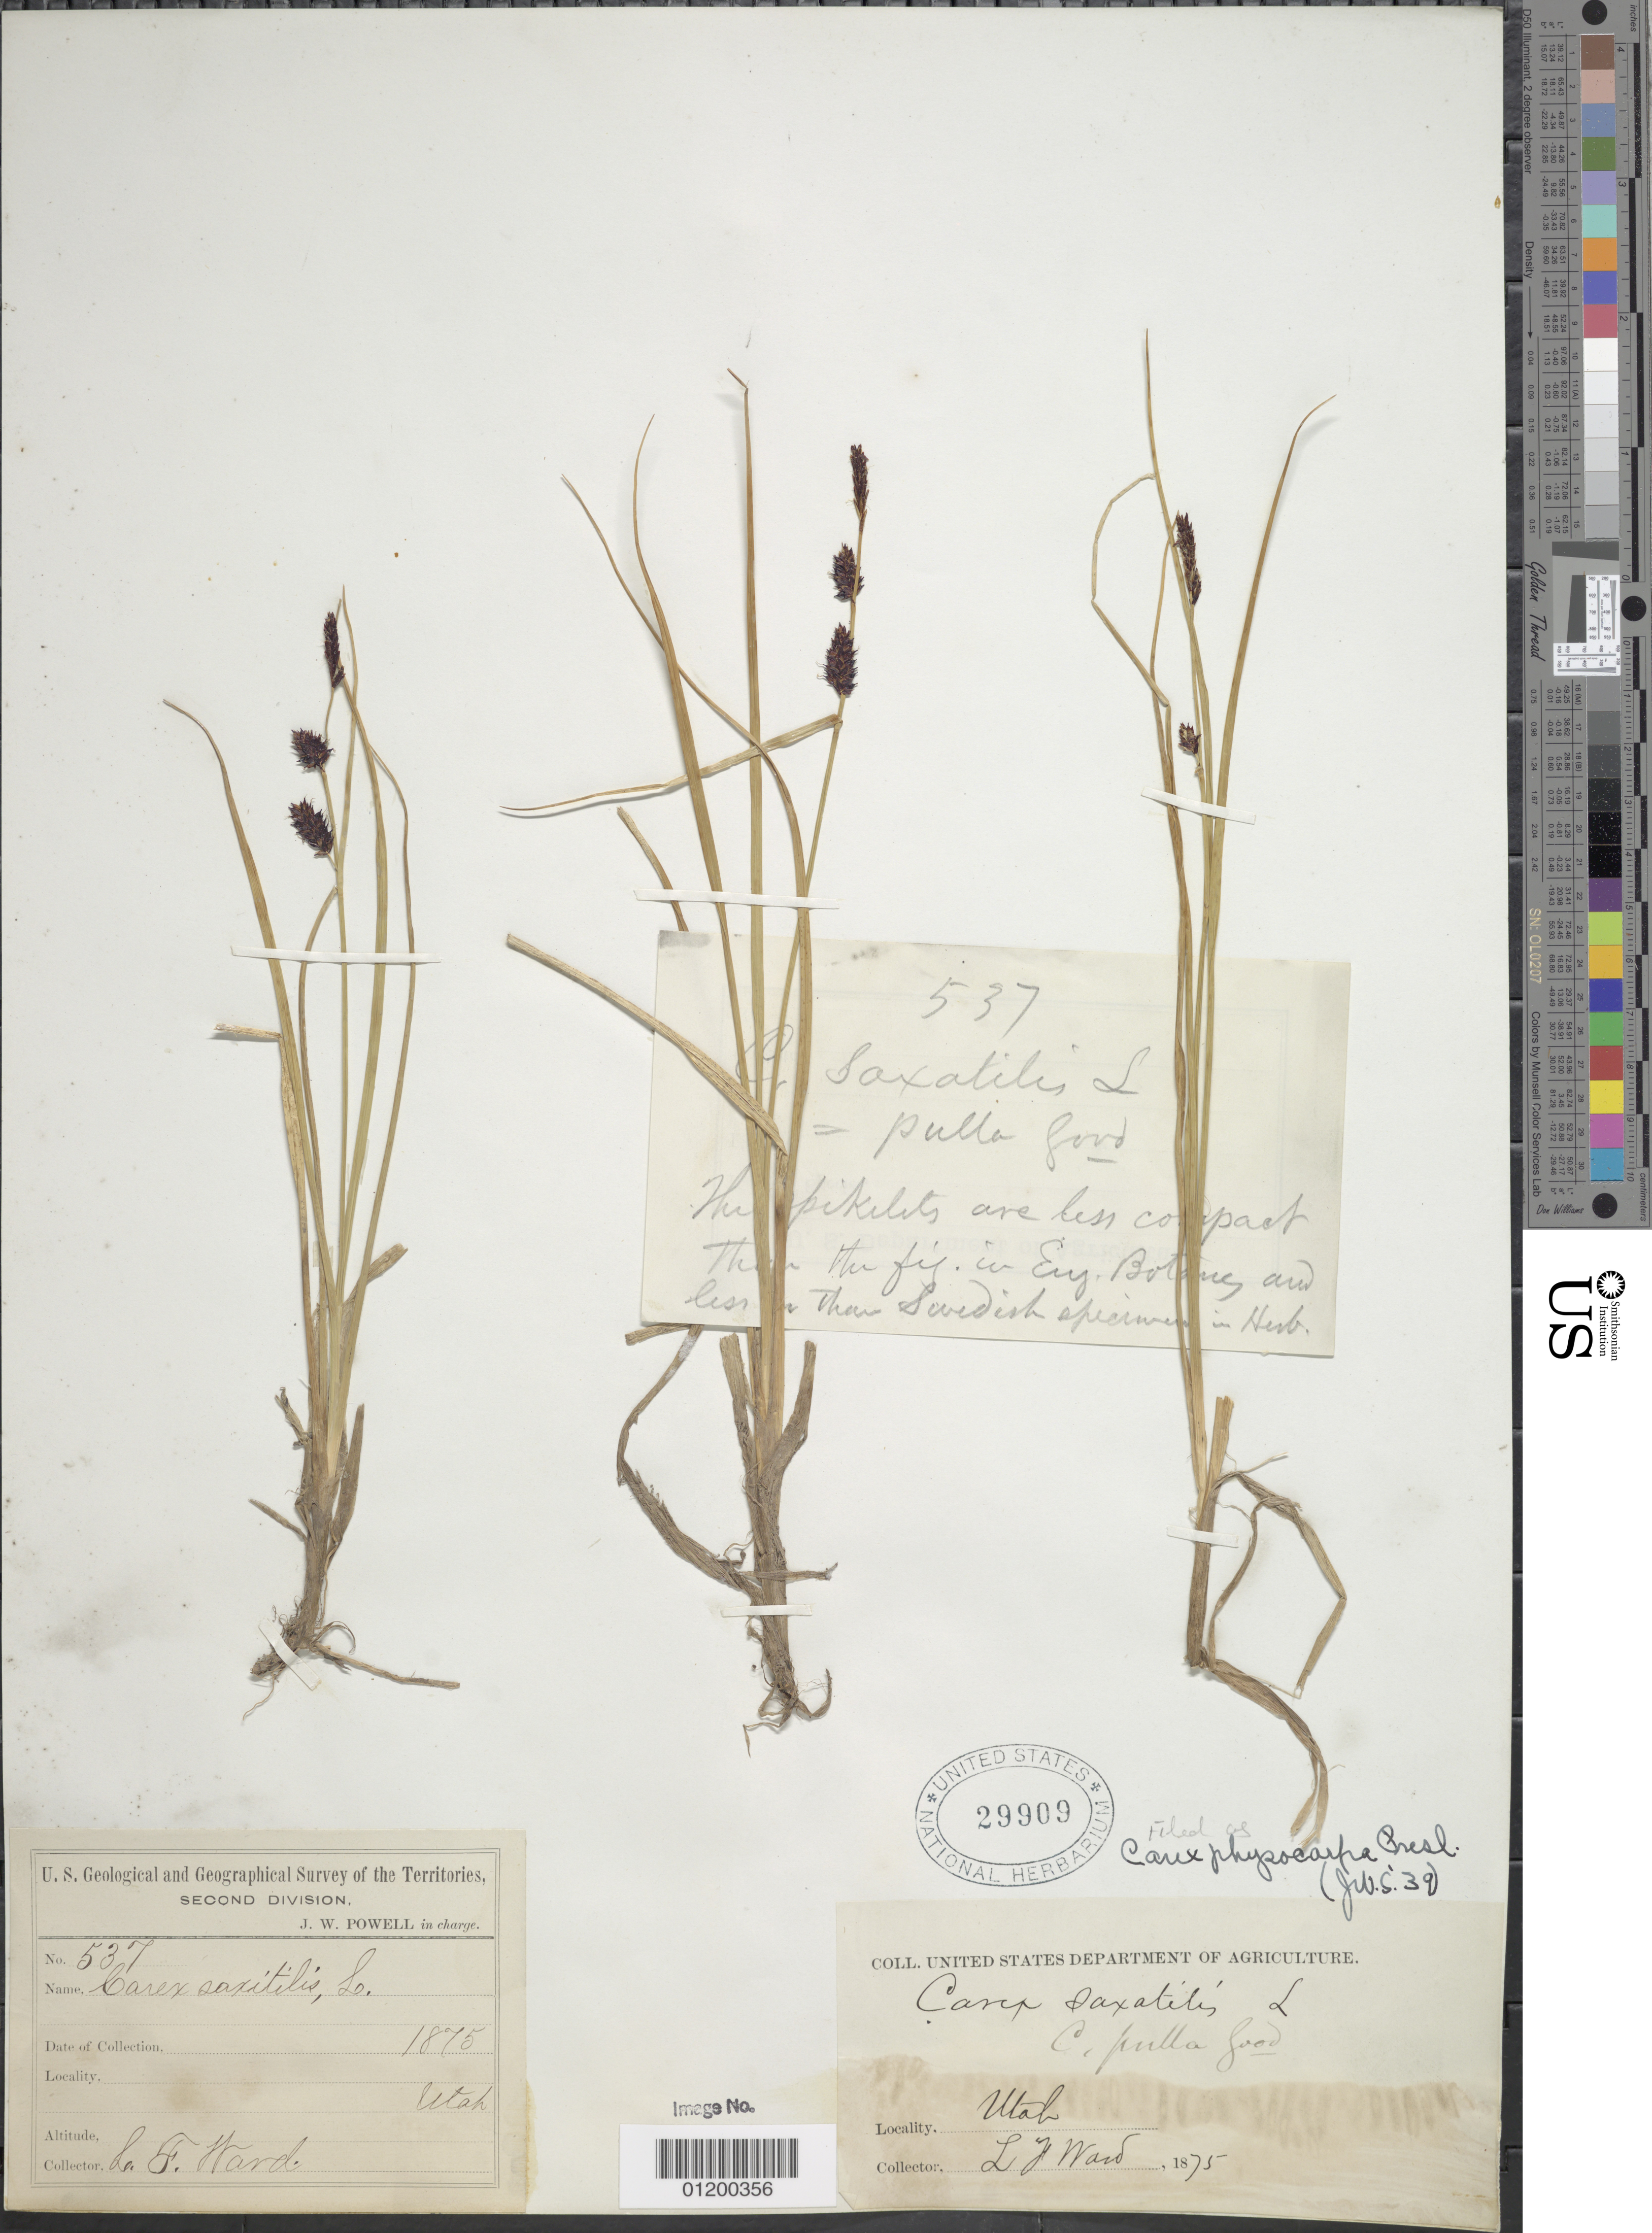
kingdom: Plantae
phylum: Tracheophyta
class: Liliopsida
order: Poales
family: Cyperaceae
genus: Carex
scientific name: Carex saxatilis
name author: L.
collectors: L. F. Ward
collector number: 537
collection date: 1875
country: United States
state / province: Utah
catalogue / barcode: US 29909